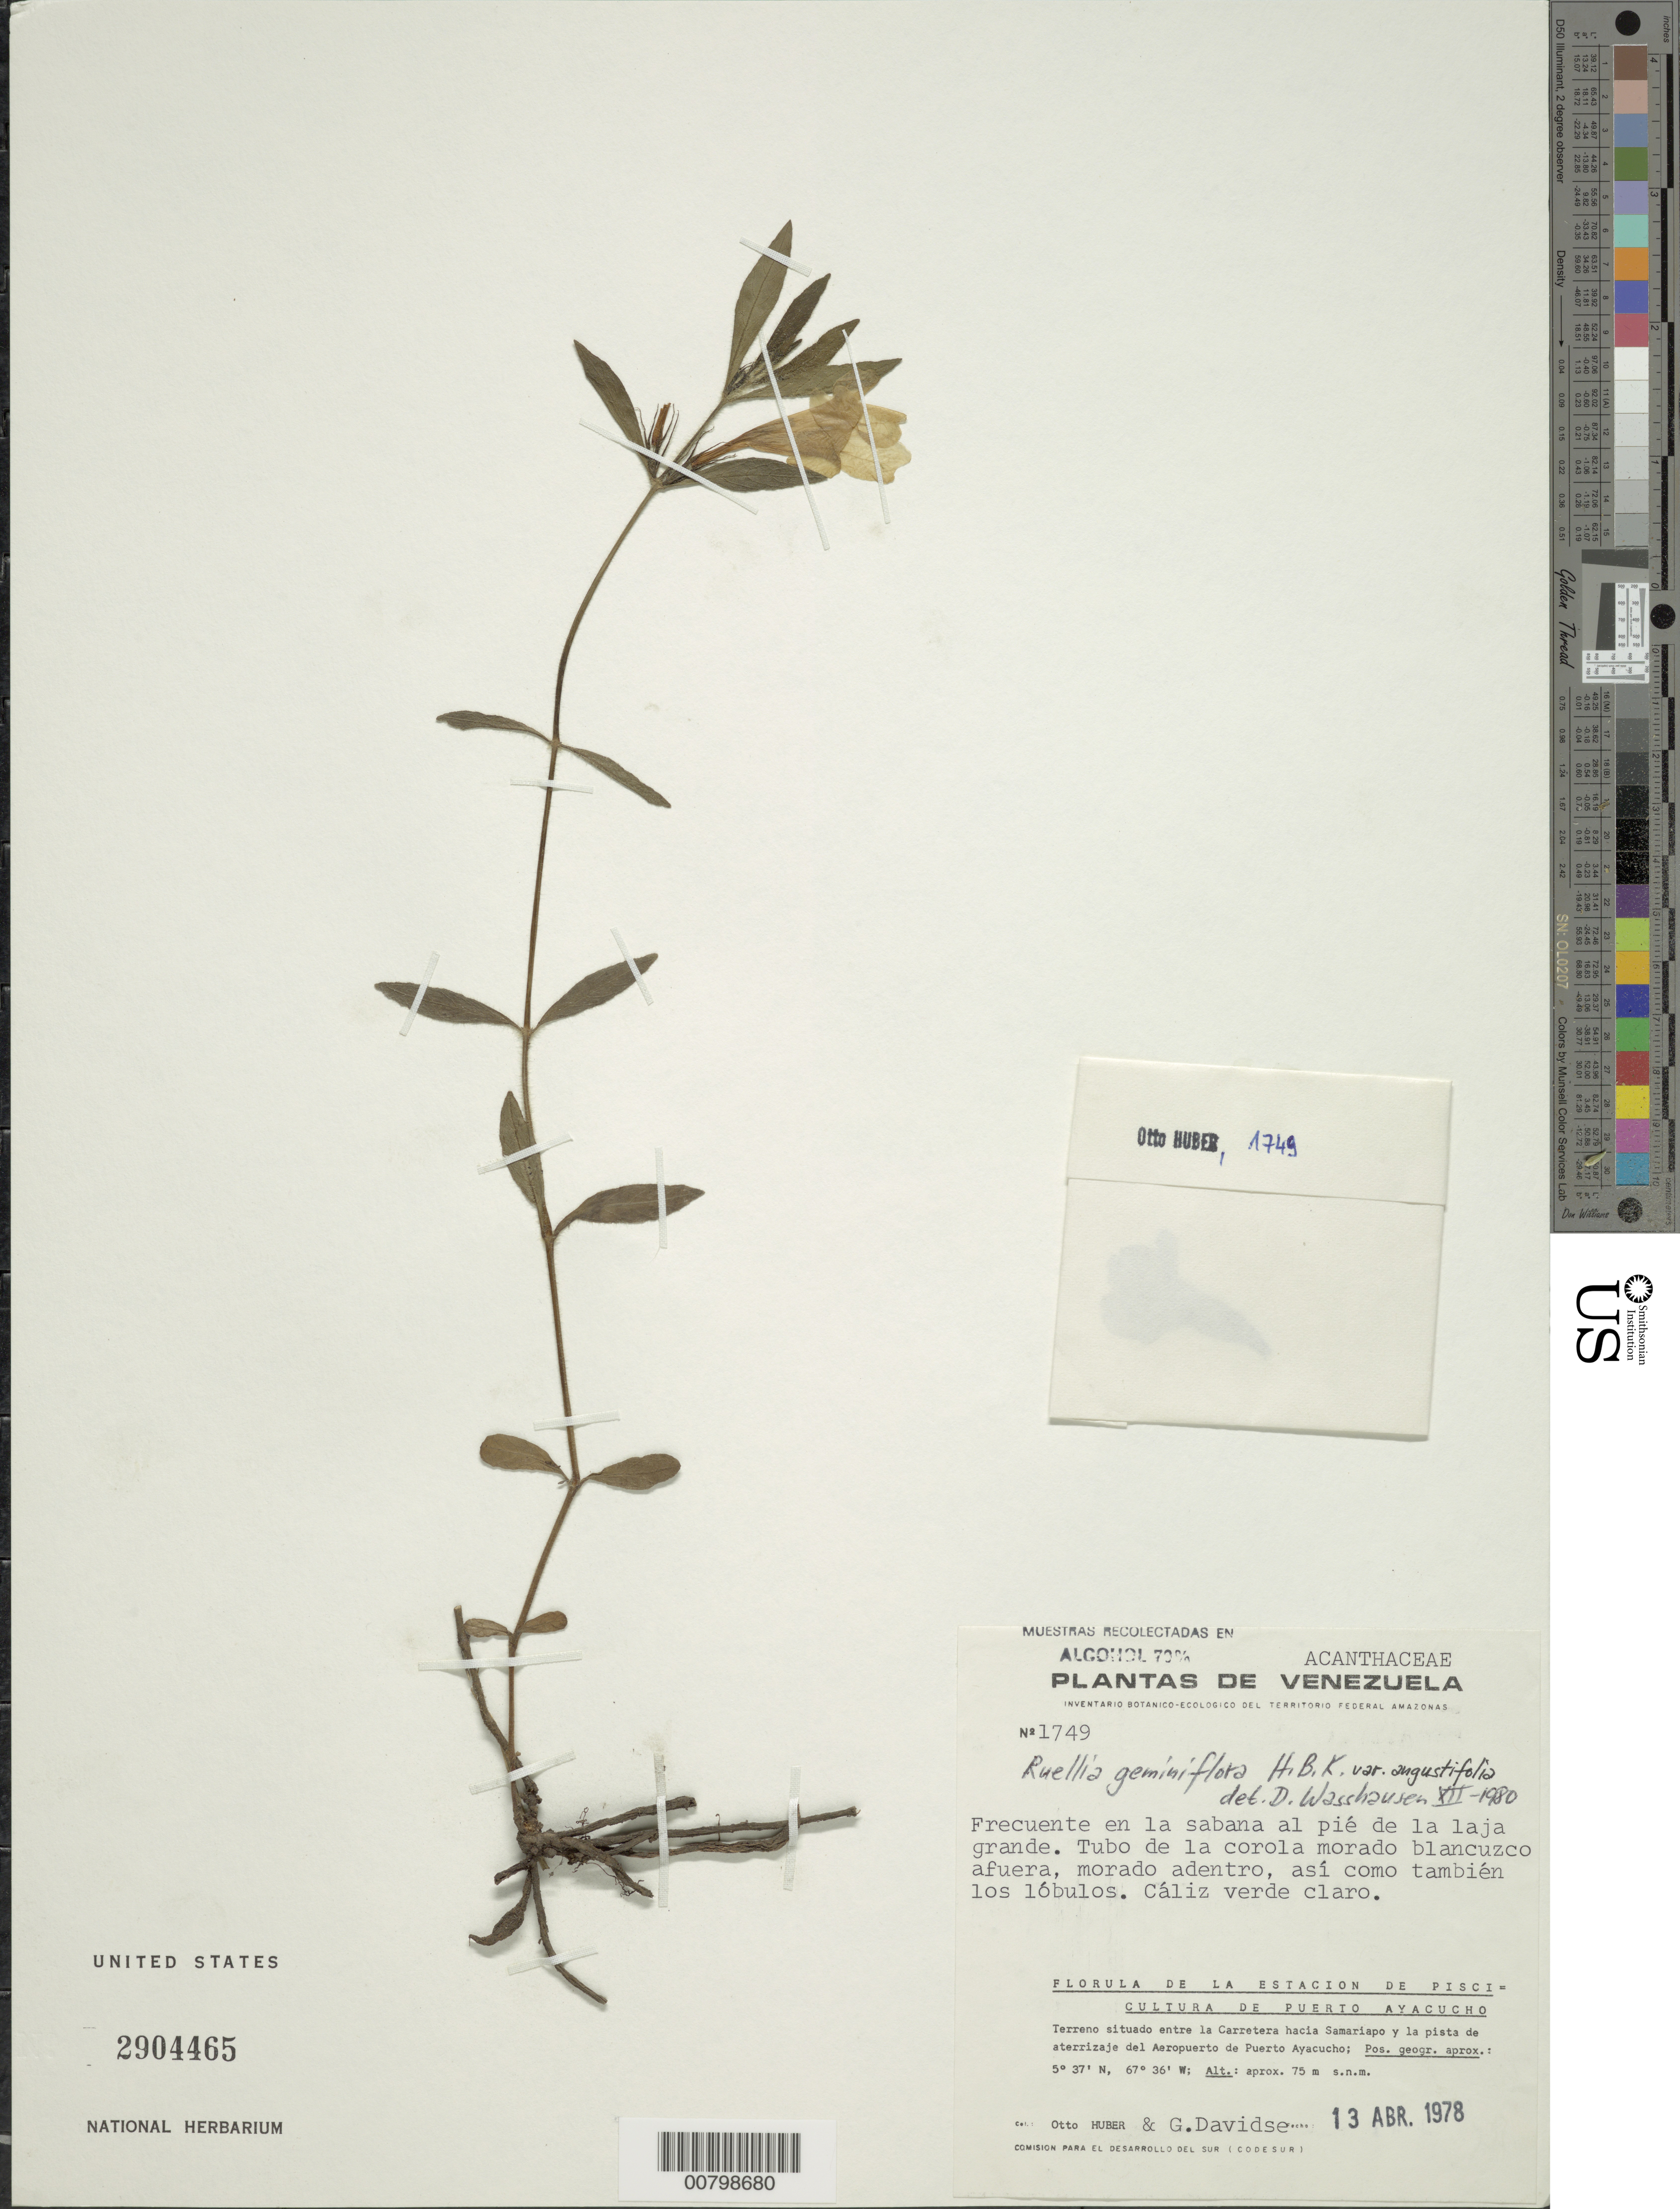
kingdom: Plantae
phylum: Tracheophyta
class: Magnoliopsida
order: Lamiales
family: Acanthaceae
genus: Ruellia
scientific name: Ruellia geminiflora var. angustifolia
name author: (Nees) Griseb.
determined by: Wasshausen, Dieter C., (BOT), Smithsonian Institution - National Museum of Natural History (UNITED STATES)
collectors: O. Huber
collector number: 1749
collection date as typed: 13-Apr-78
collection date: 1978-04-13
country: Venezuela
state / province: Amazonas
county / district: Atures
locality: Puerto Ayacucho, carretera hacia Samariapo y la pista de aterrizaje del Aeropuerto de Puerto Ayacucho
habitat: Sabana al pié de la laja grande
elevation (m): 75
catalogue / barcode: US 2904465